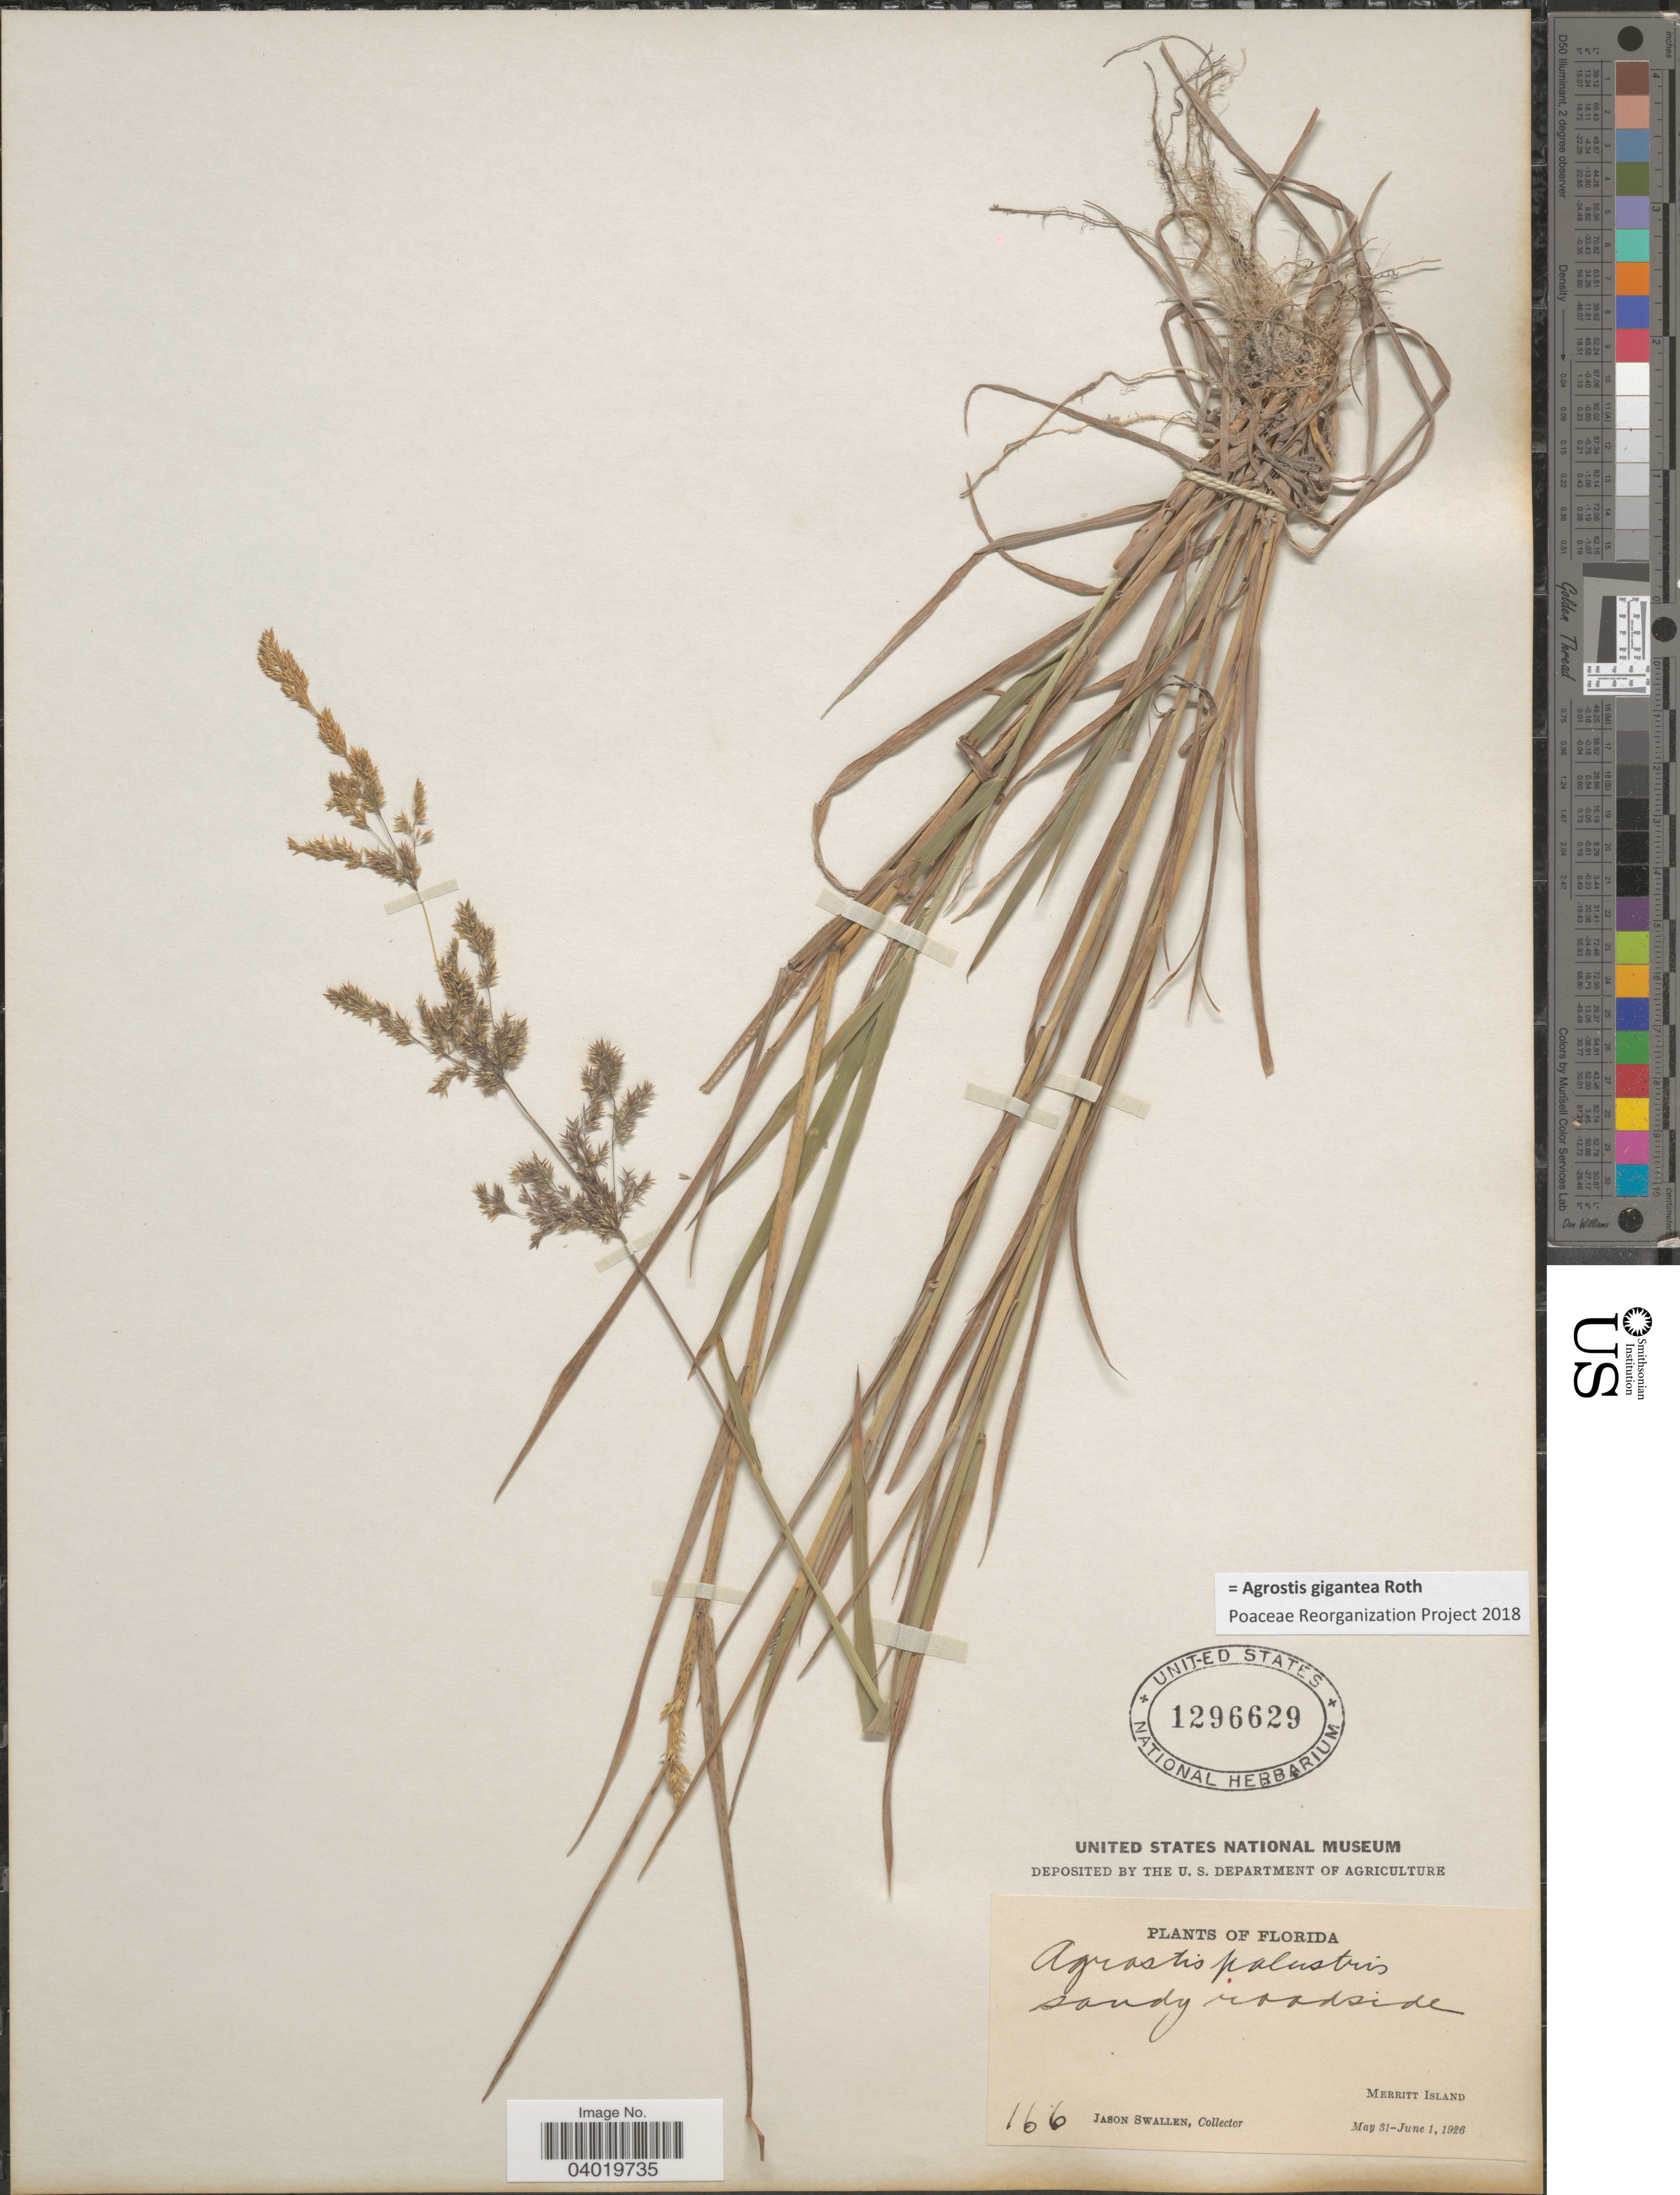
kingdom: Plantae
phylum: Tracheophyta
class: Liliopsida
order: Poales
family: Poaceae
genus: Agrostis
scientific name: Agrostis gigantea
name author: Roth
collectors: J. R. Swallen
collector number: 166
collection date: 1926-05-31/1926-06-01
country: United States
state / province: Florida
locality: Merritt Island.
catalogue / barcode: US 1296629